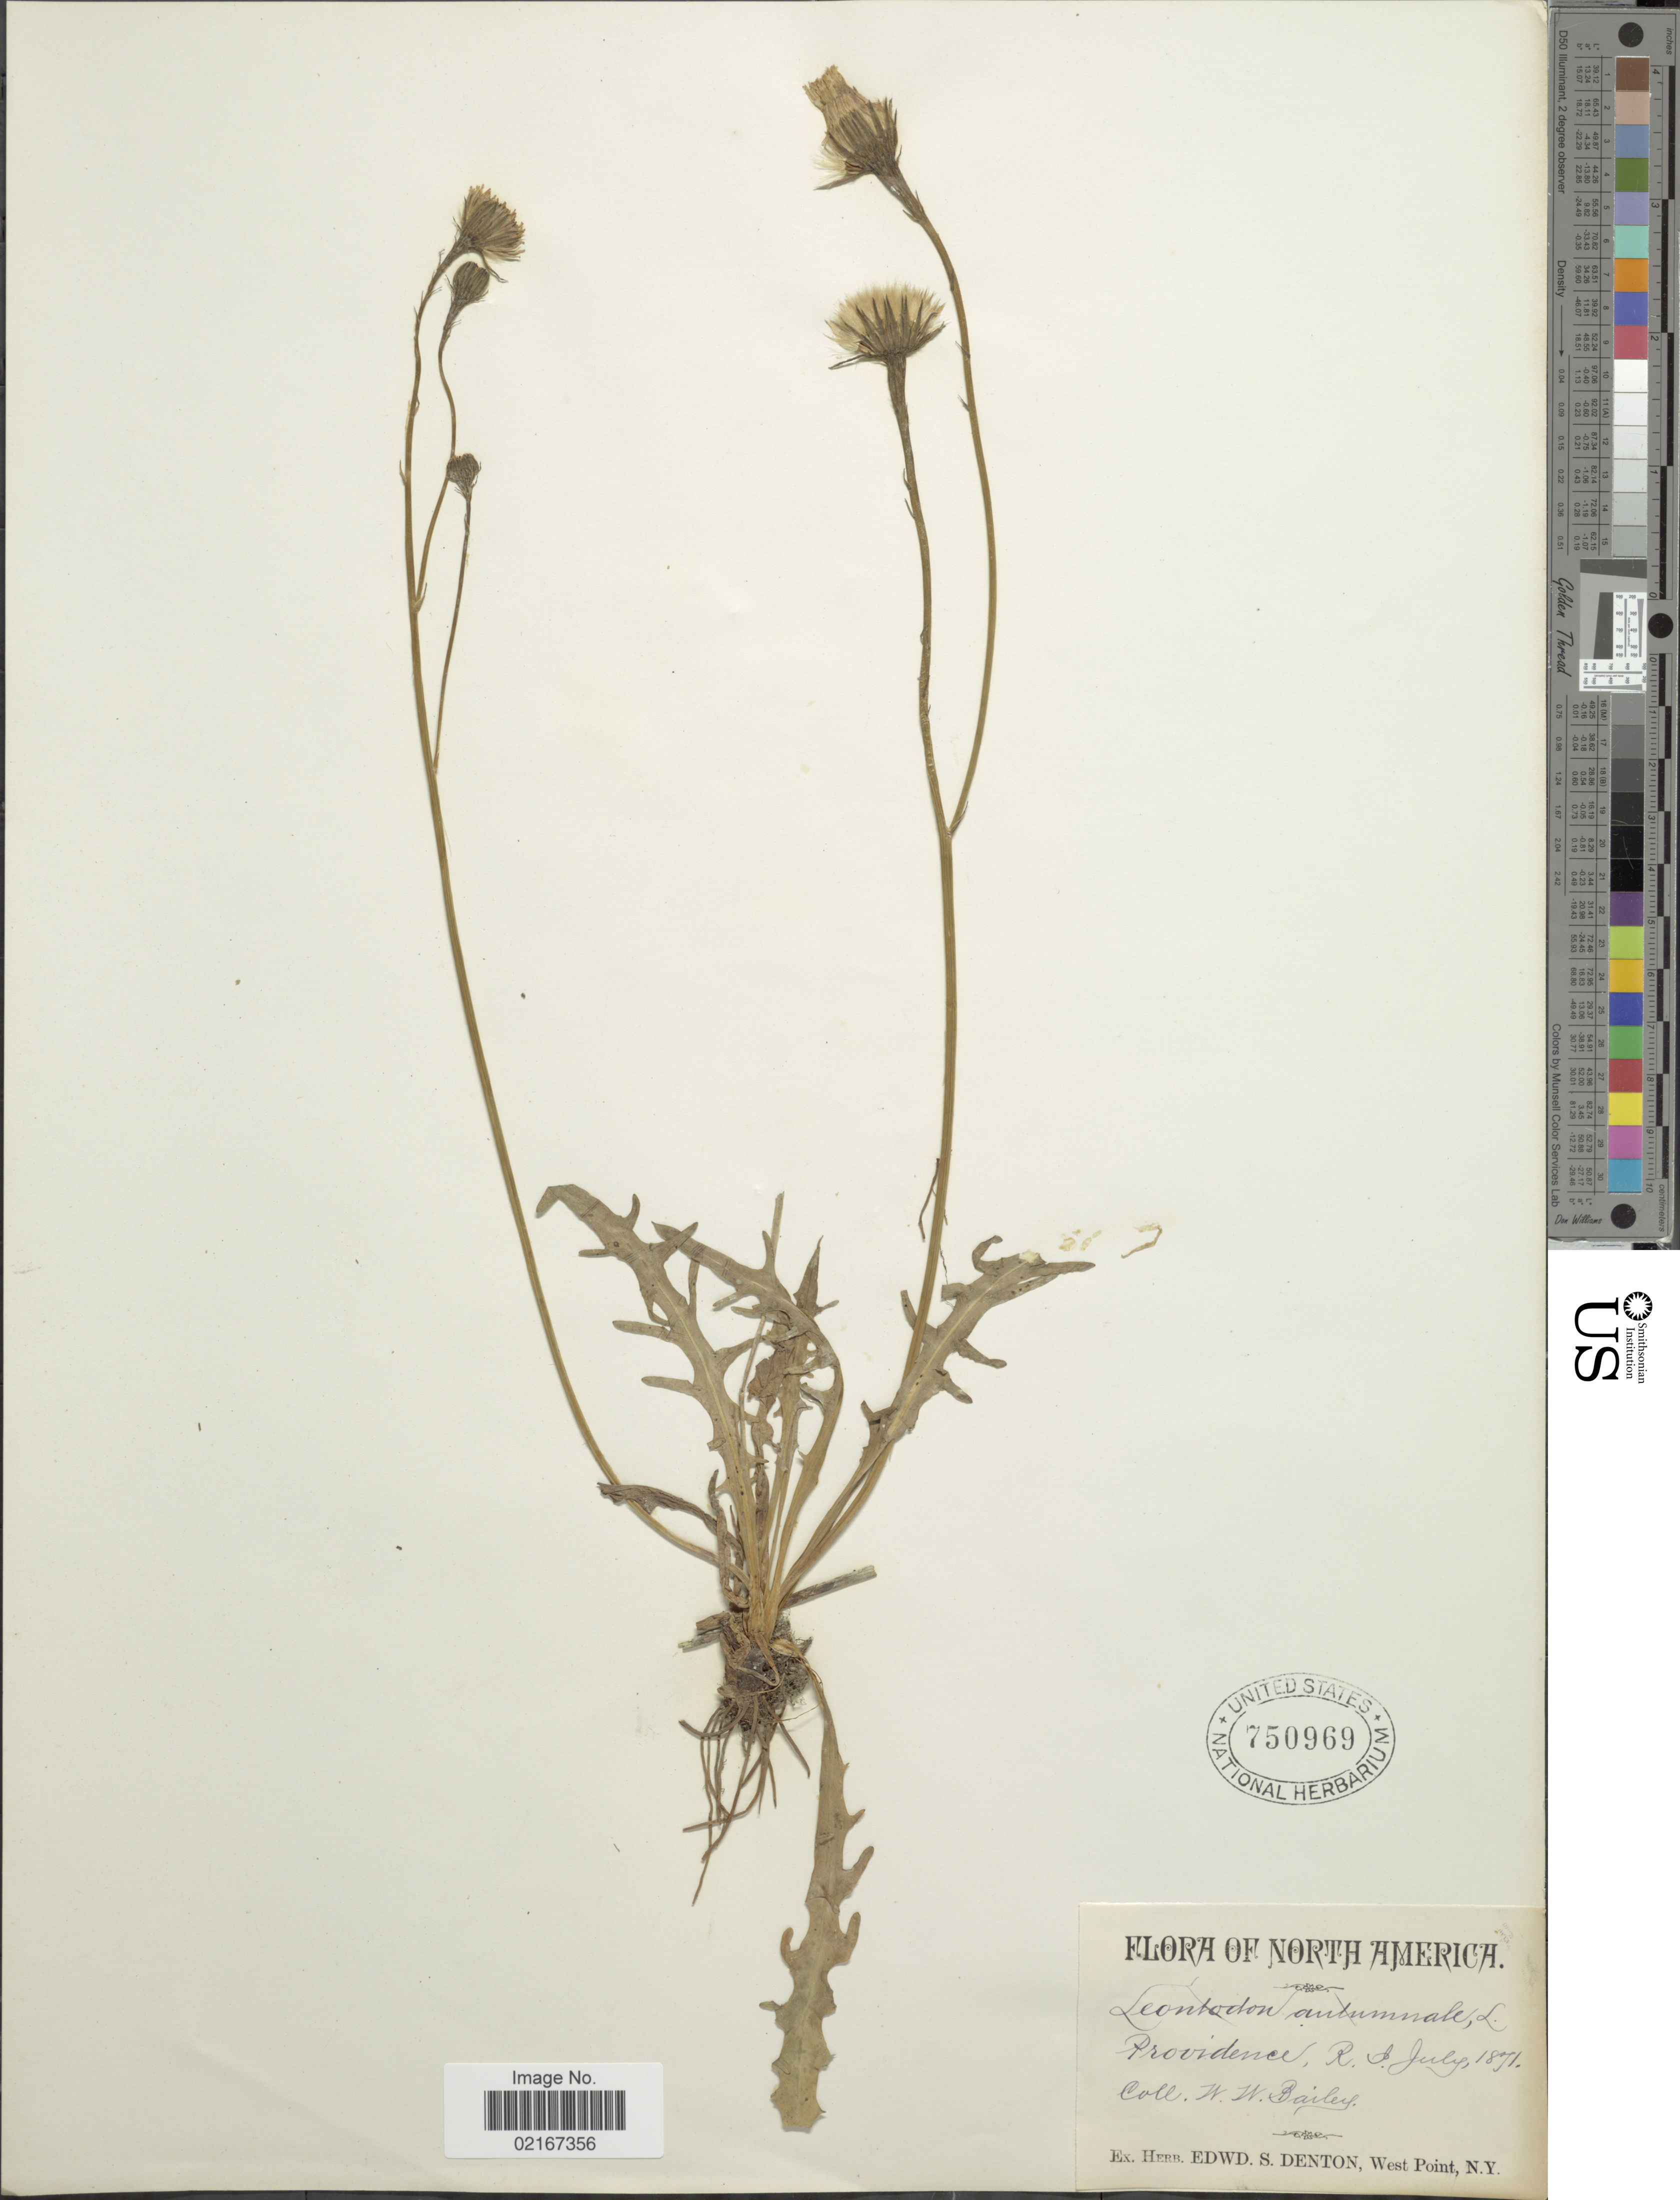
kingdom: Plantae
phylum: Tracheophyta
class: Magnoliopsida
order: Asterales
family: Asteraceae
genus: Scorzoneroides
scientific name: Scorzoneroides autumnalis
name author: (L.) Moench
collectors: W. W. Bailey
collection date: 1871-07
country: United States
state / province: Rhode Island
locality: Providence, R. I.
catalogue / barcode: US 750969